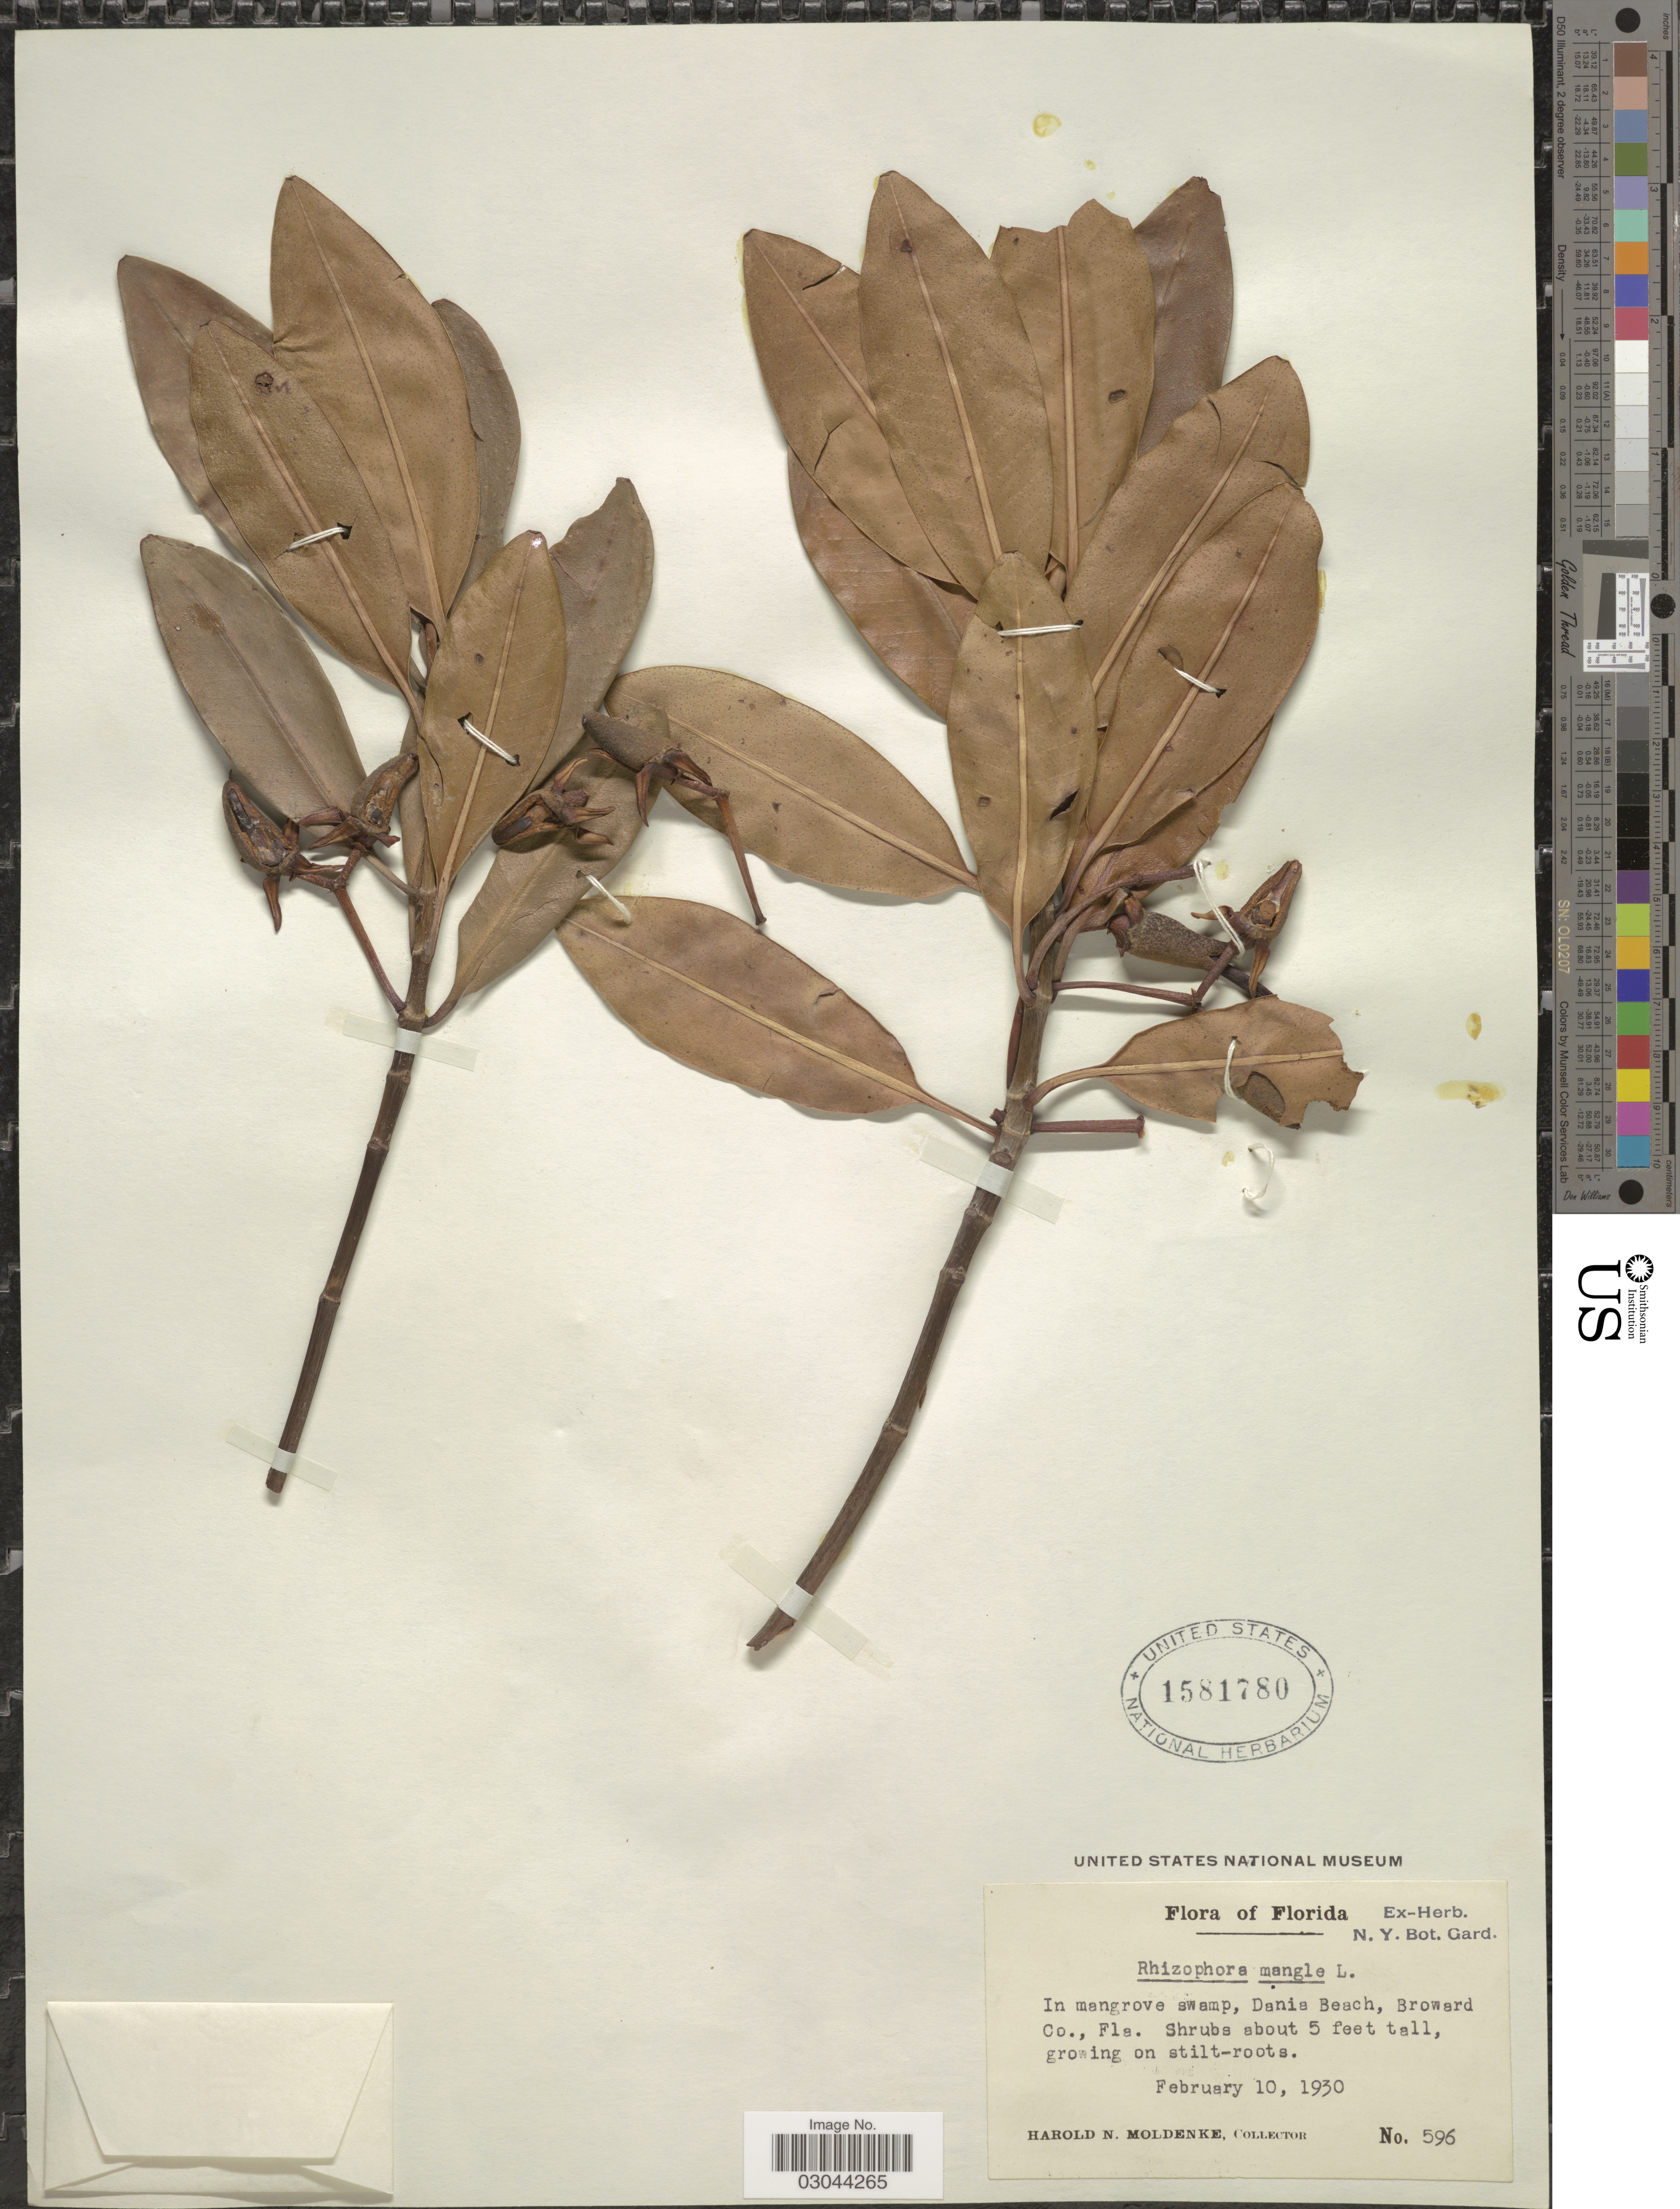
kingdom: Plantae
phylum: Tracheophyta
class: Magnoliopsida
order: Malpighiales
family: Rhizophoraceae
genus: Rhizophora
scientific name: Rhizophora mangle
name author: L.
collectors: H. N. Moldenke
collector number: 596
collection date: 1930-02-10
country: United States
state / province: Florida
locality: In mangrove swamp, Dania Beach, Broward Co., Fla.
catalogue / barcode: US 1581780